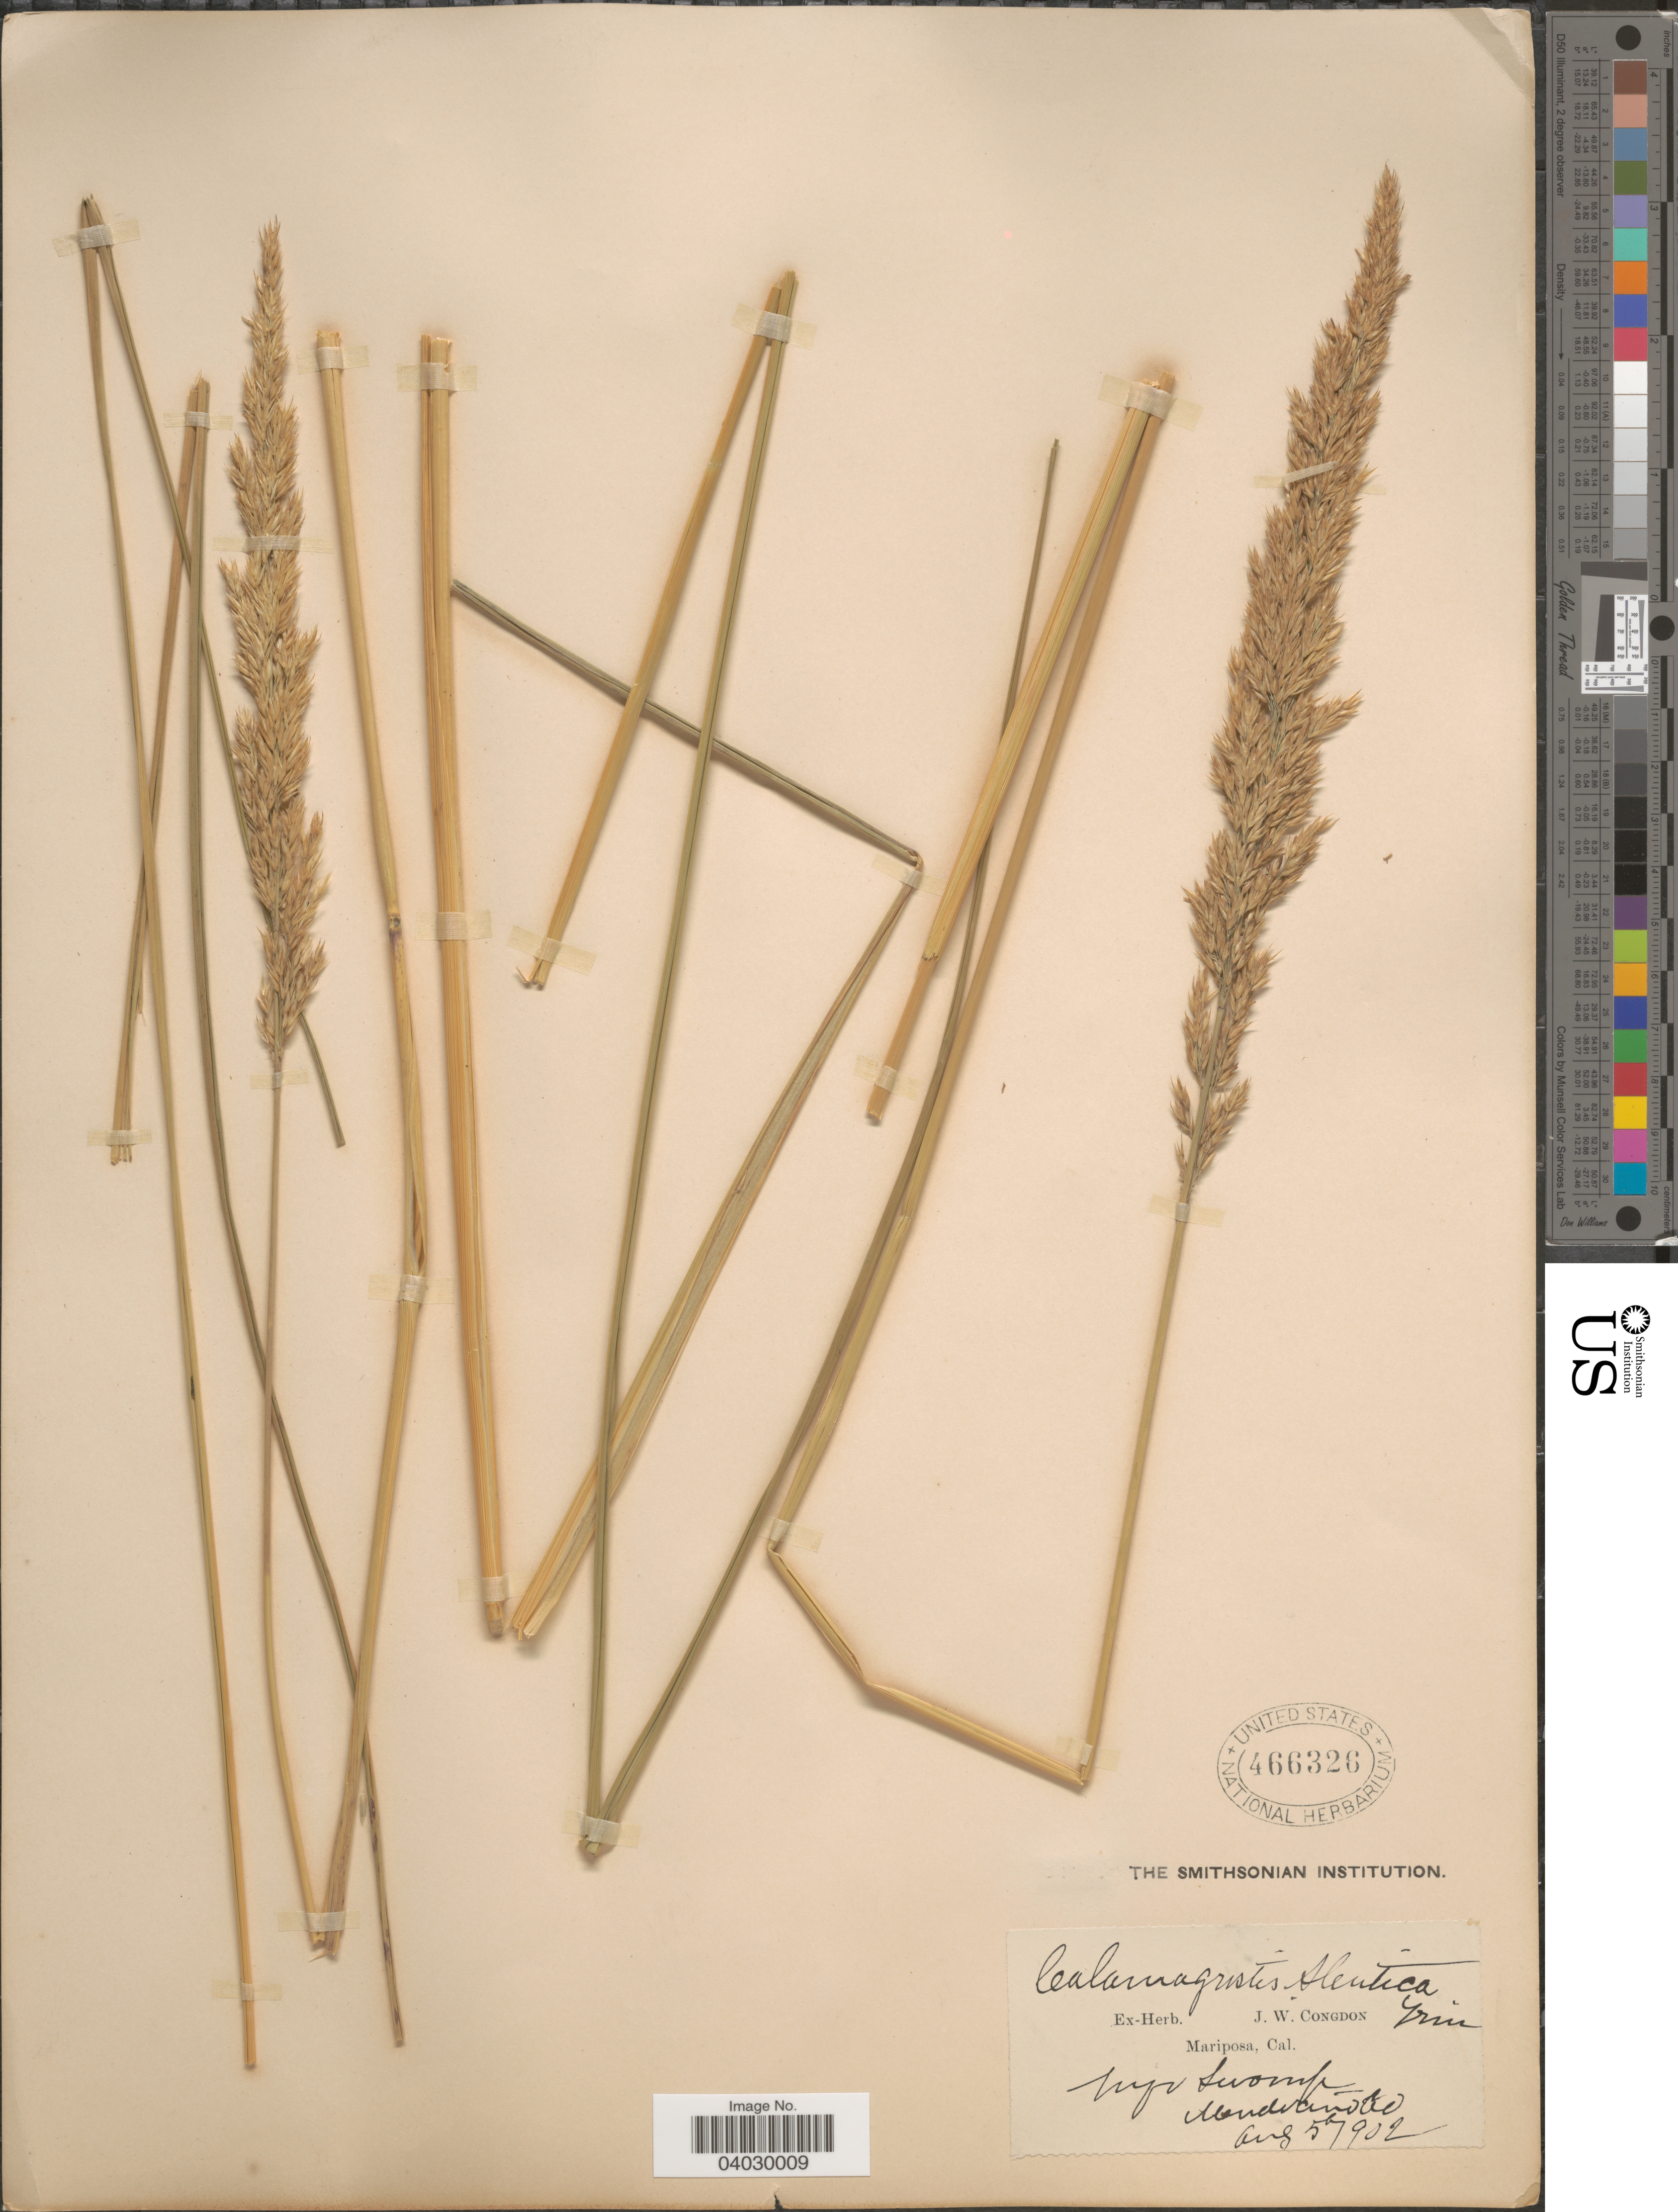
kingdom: Plantae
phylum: Tracheophyta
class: Liliopsida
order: Poales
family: Poaceae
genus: Calamagrostis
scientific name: Calamagrostis nutkaensis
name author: (J. Presl) Steud.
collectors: J. W. Congdon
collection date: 1902-08-05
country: United States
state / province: California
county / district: Mendocino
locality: Mendocino Co.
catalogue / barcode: US 466326